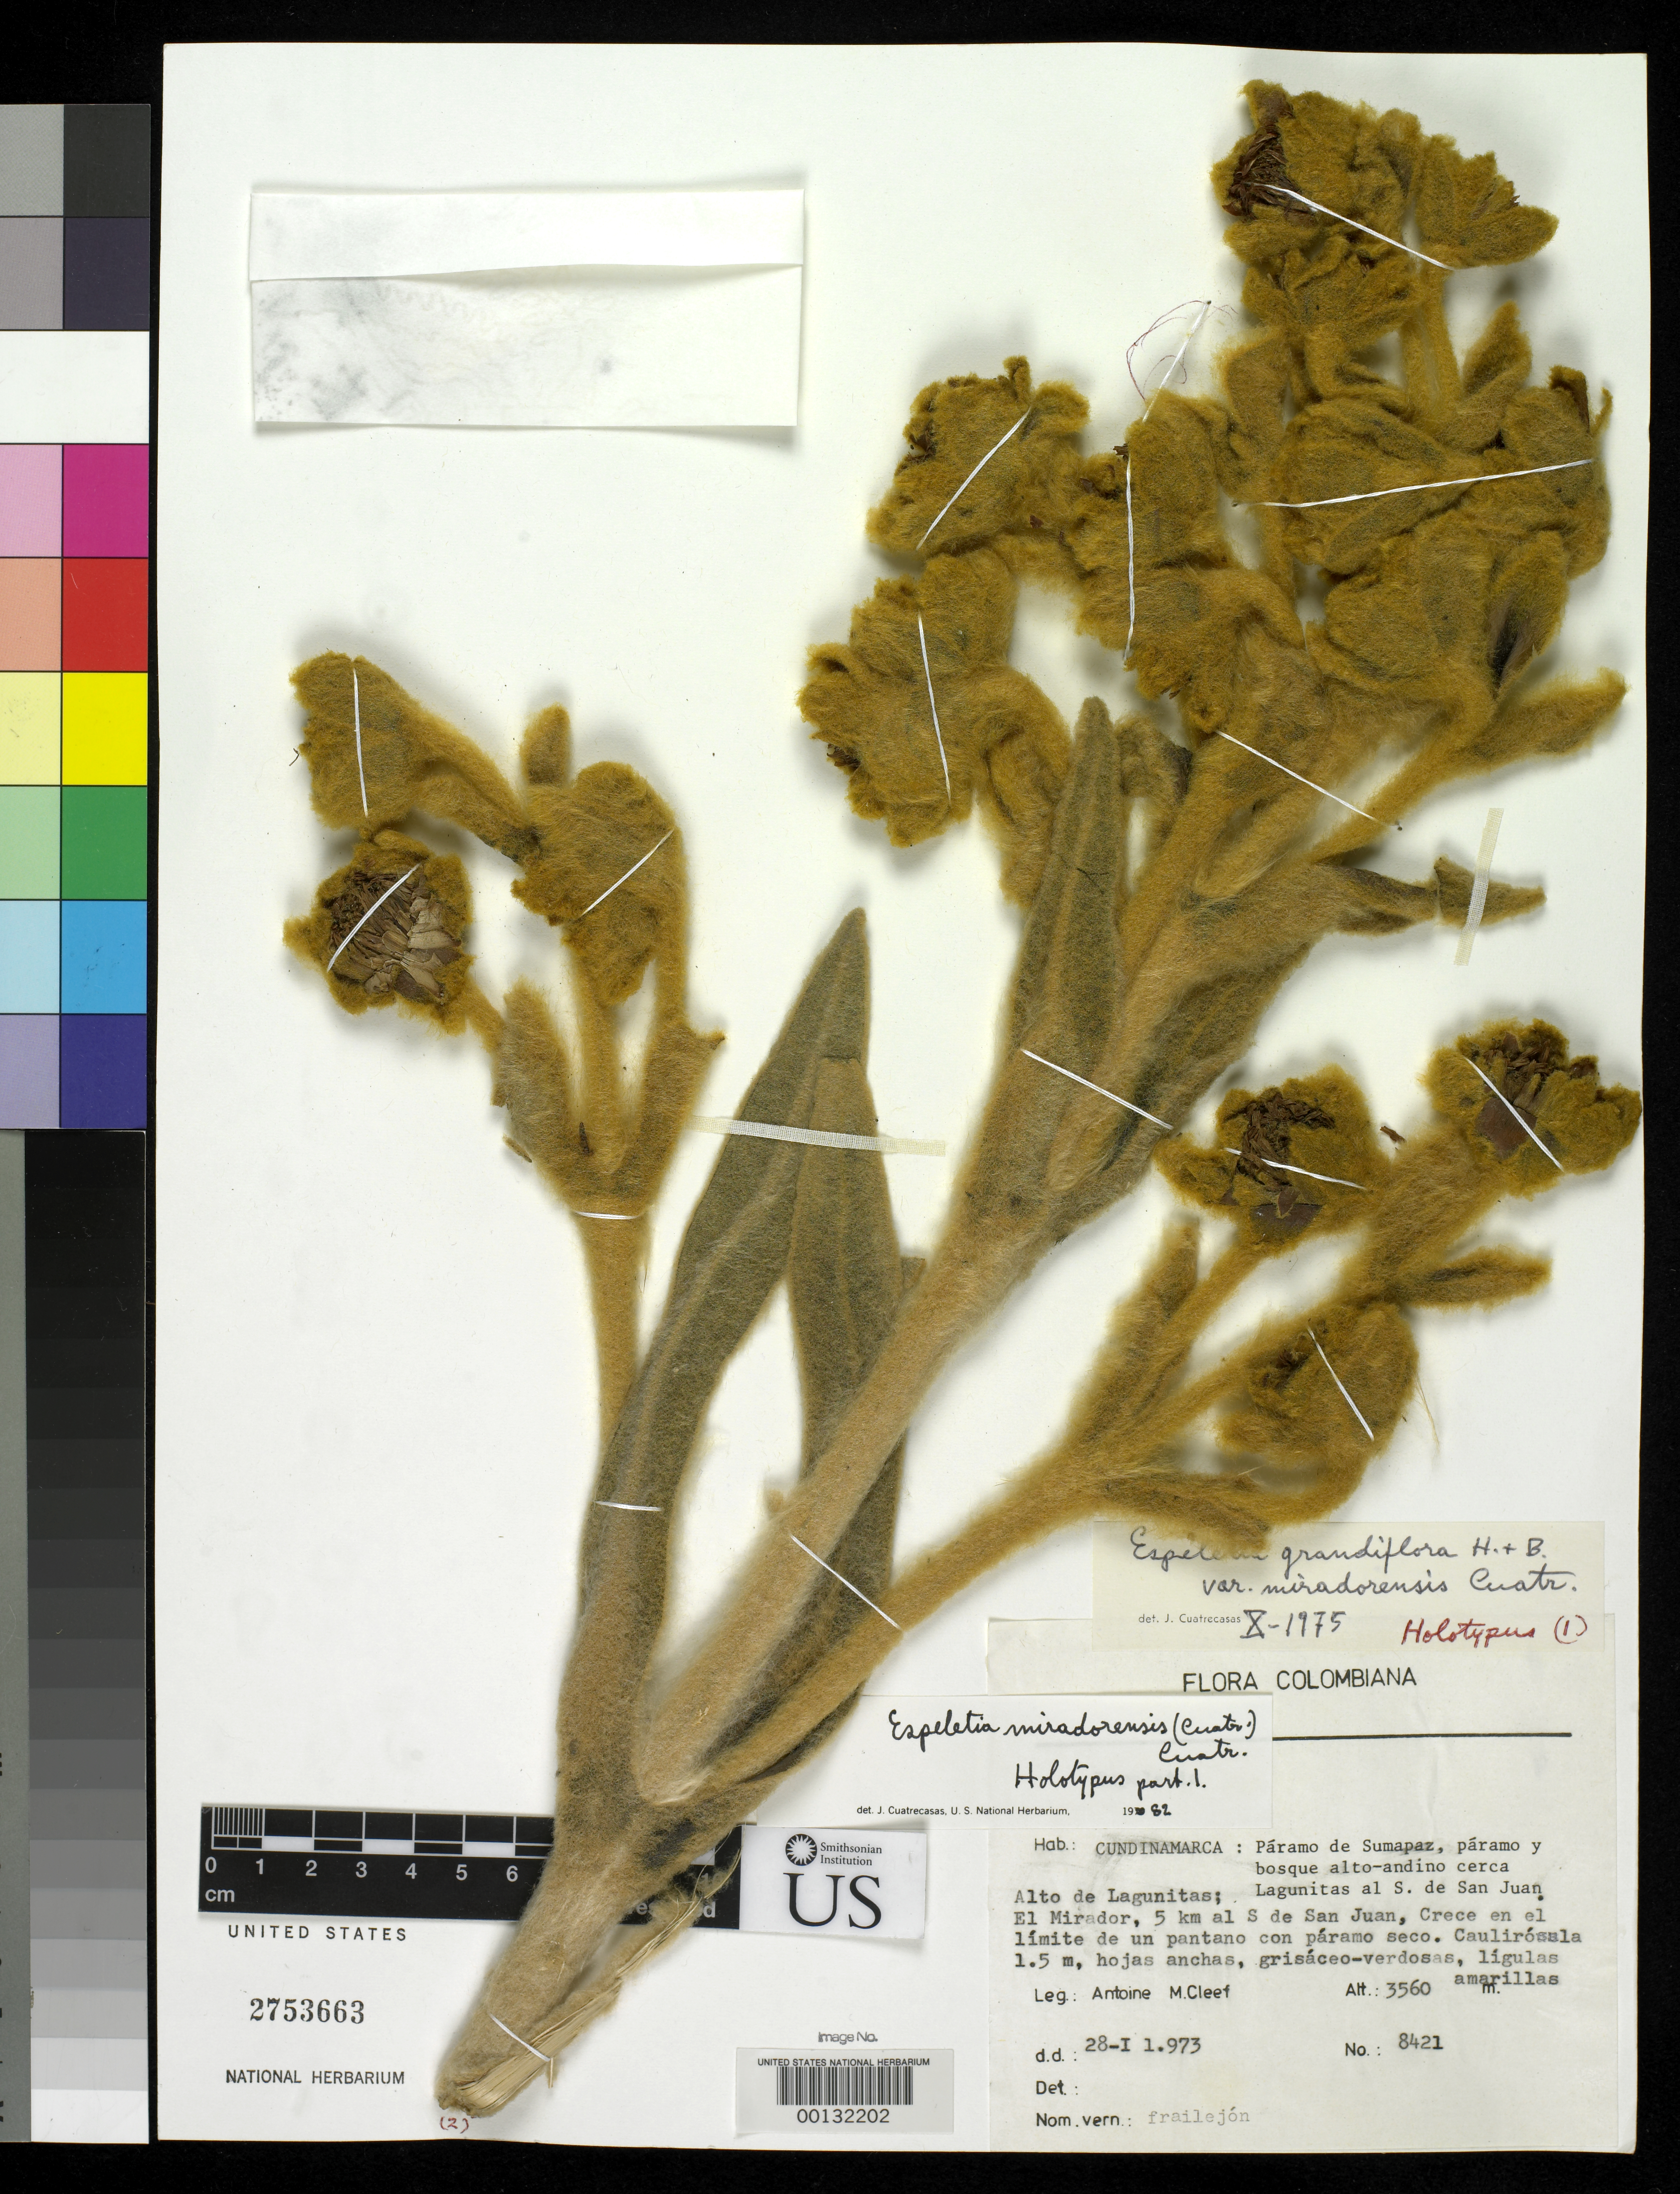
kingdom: Plantae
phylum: Tracheophyta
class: Magnoliopsida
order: Asterales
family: Asteraceae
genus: Espeletia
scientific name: Espeletia grandiflora var. miradorensis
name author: Cuatrec.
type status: Holotype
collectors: A. M. Cleef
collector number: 8421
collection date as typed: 28 Jan 1973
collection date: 1973-01-28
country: Colombia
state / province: Cundinamarca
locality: Páramo de Sumapaz, Cerca Alto de Lagunitas, Lagunitas S de San Juan, El Mirador, 5 km S de San Juan. [Páramo de Sumapaz, near Alto de Lagunitas (?), Lagunitas (little lagoons?) S of San Juan, El Mirador (the ov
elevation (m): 3560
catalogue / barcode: US 2753663